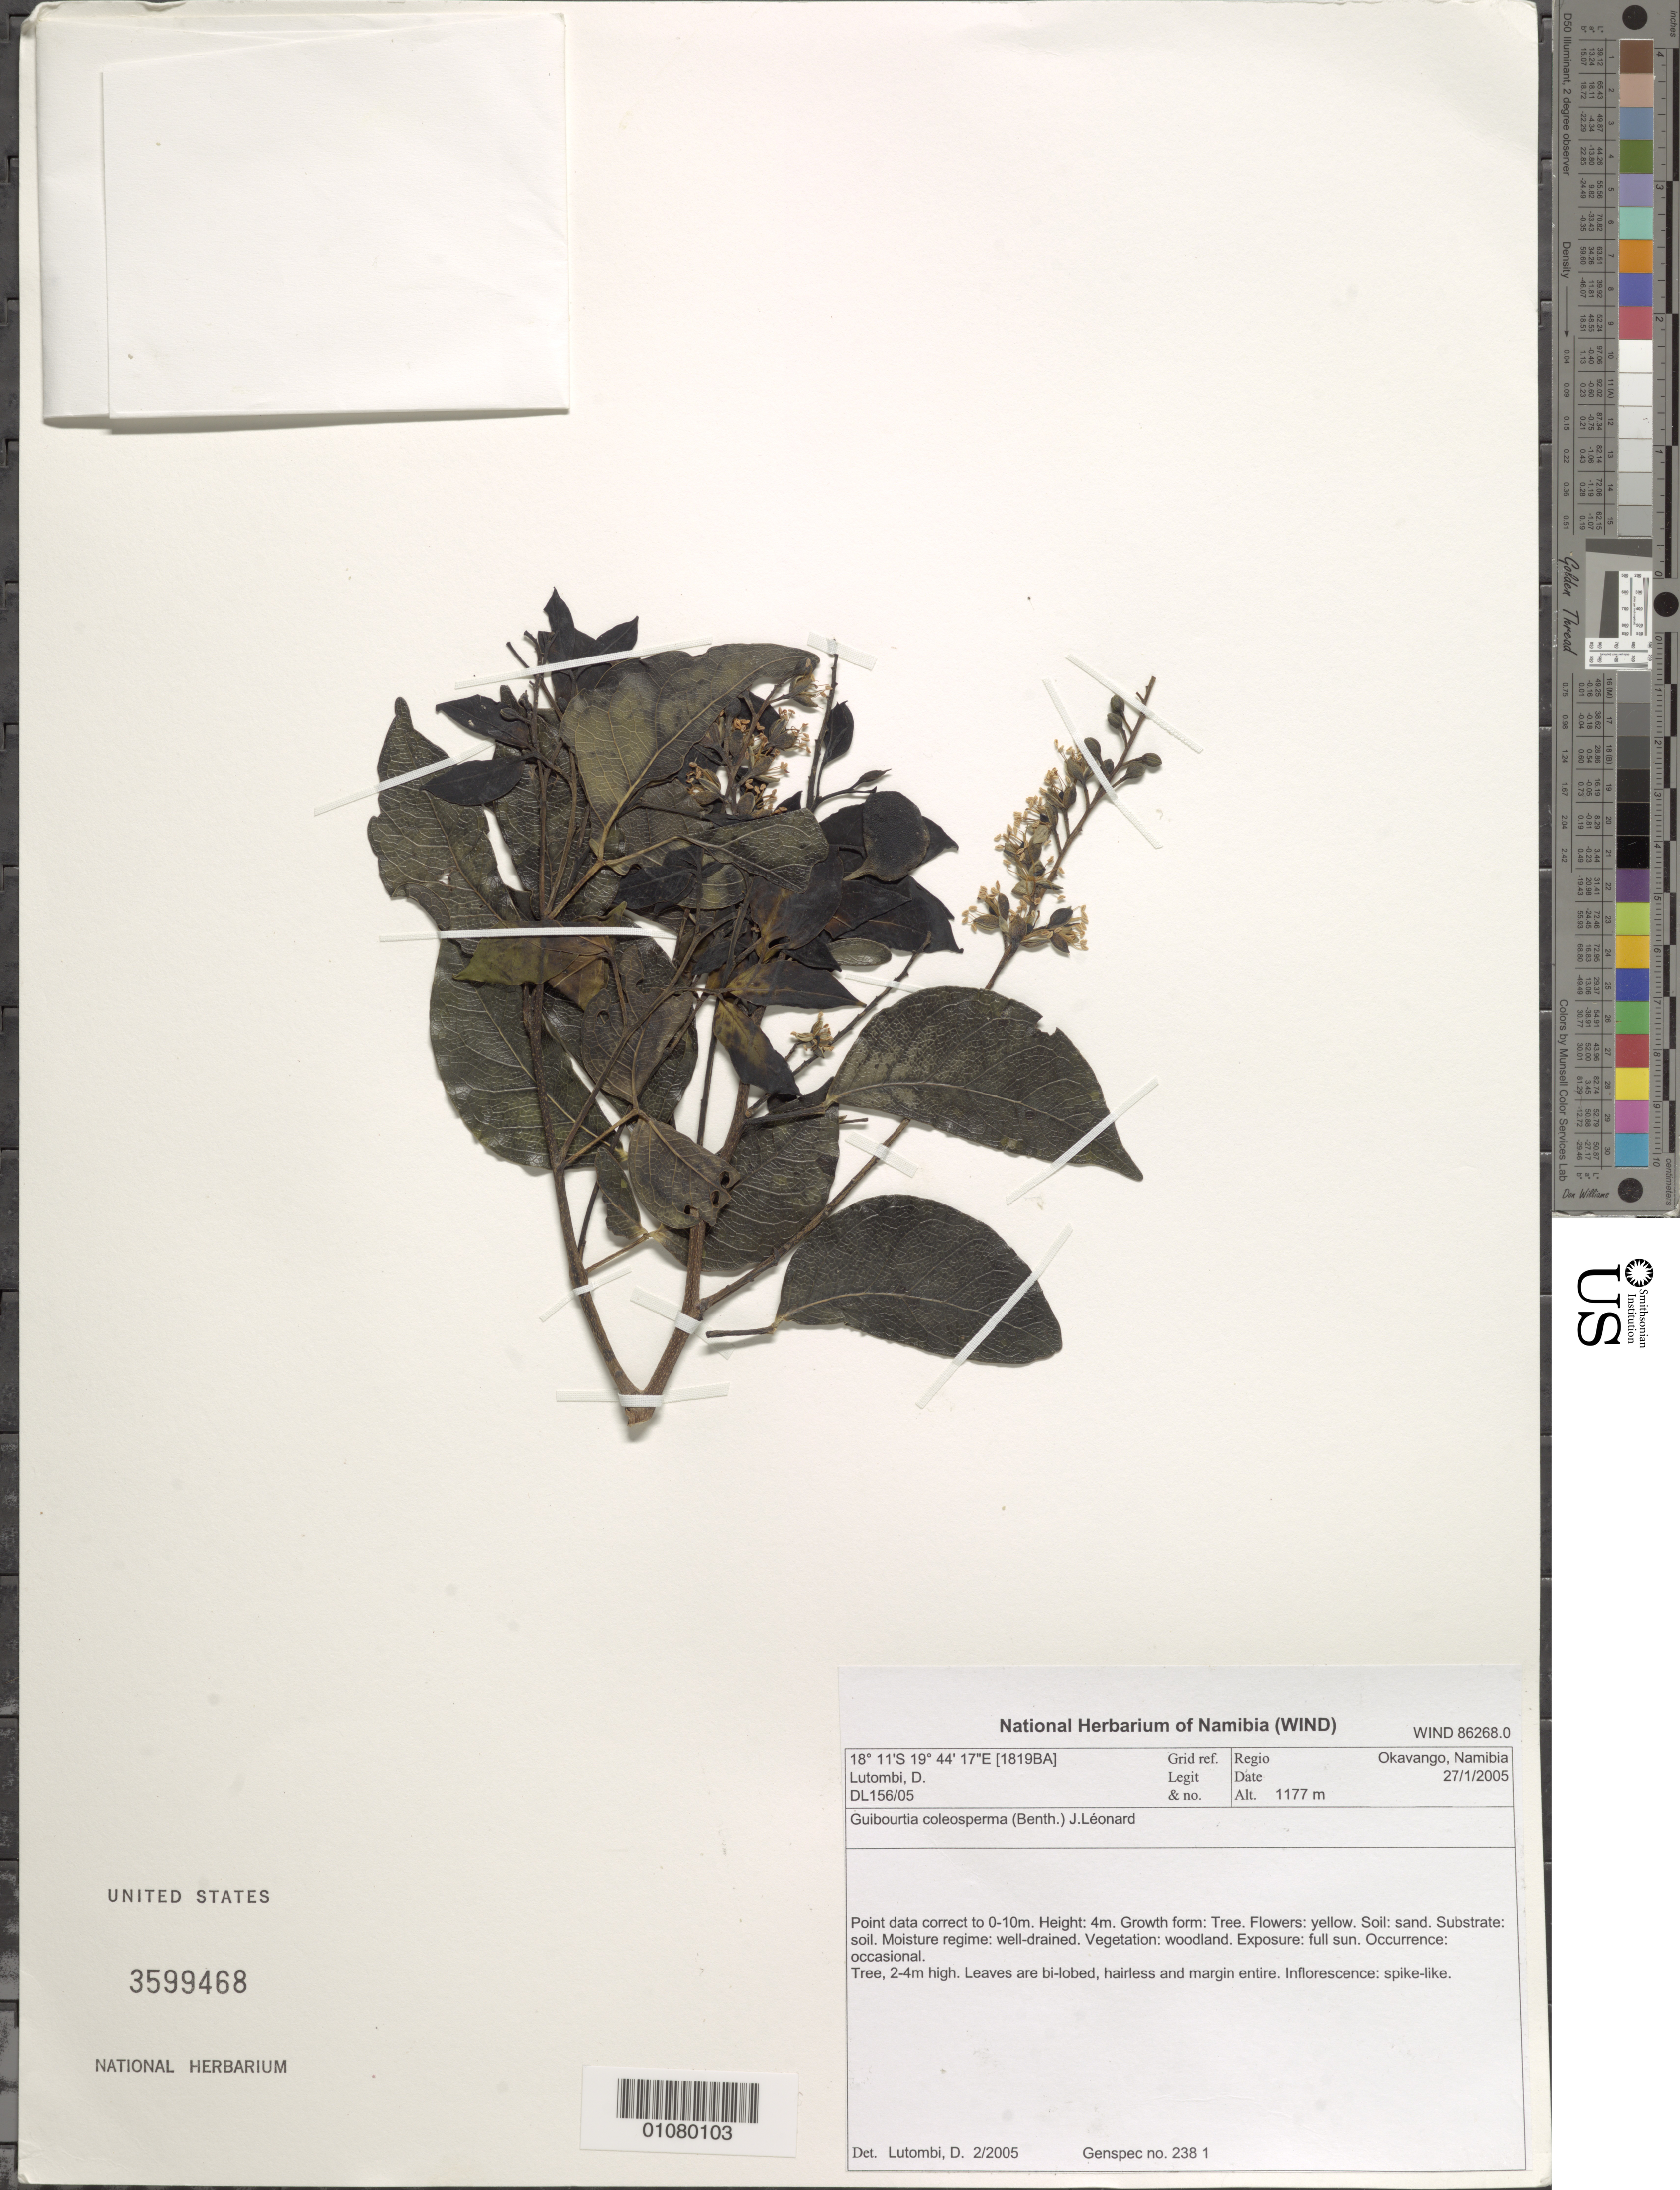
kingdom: Plantae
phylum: Tracheophyta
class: Magnoliopsida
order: Fabales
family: Fabaceae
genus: Guibourtia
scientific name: Guibourtia coleosperma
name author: (Benth.) J. Léonard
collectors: D. Lutombi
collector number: DL 156/05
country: Namibia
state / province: Kavango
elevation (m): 1177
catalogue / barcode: US 3599468